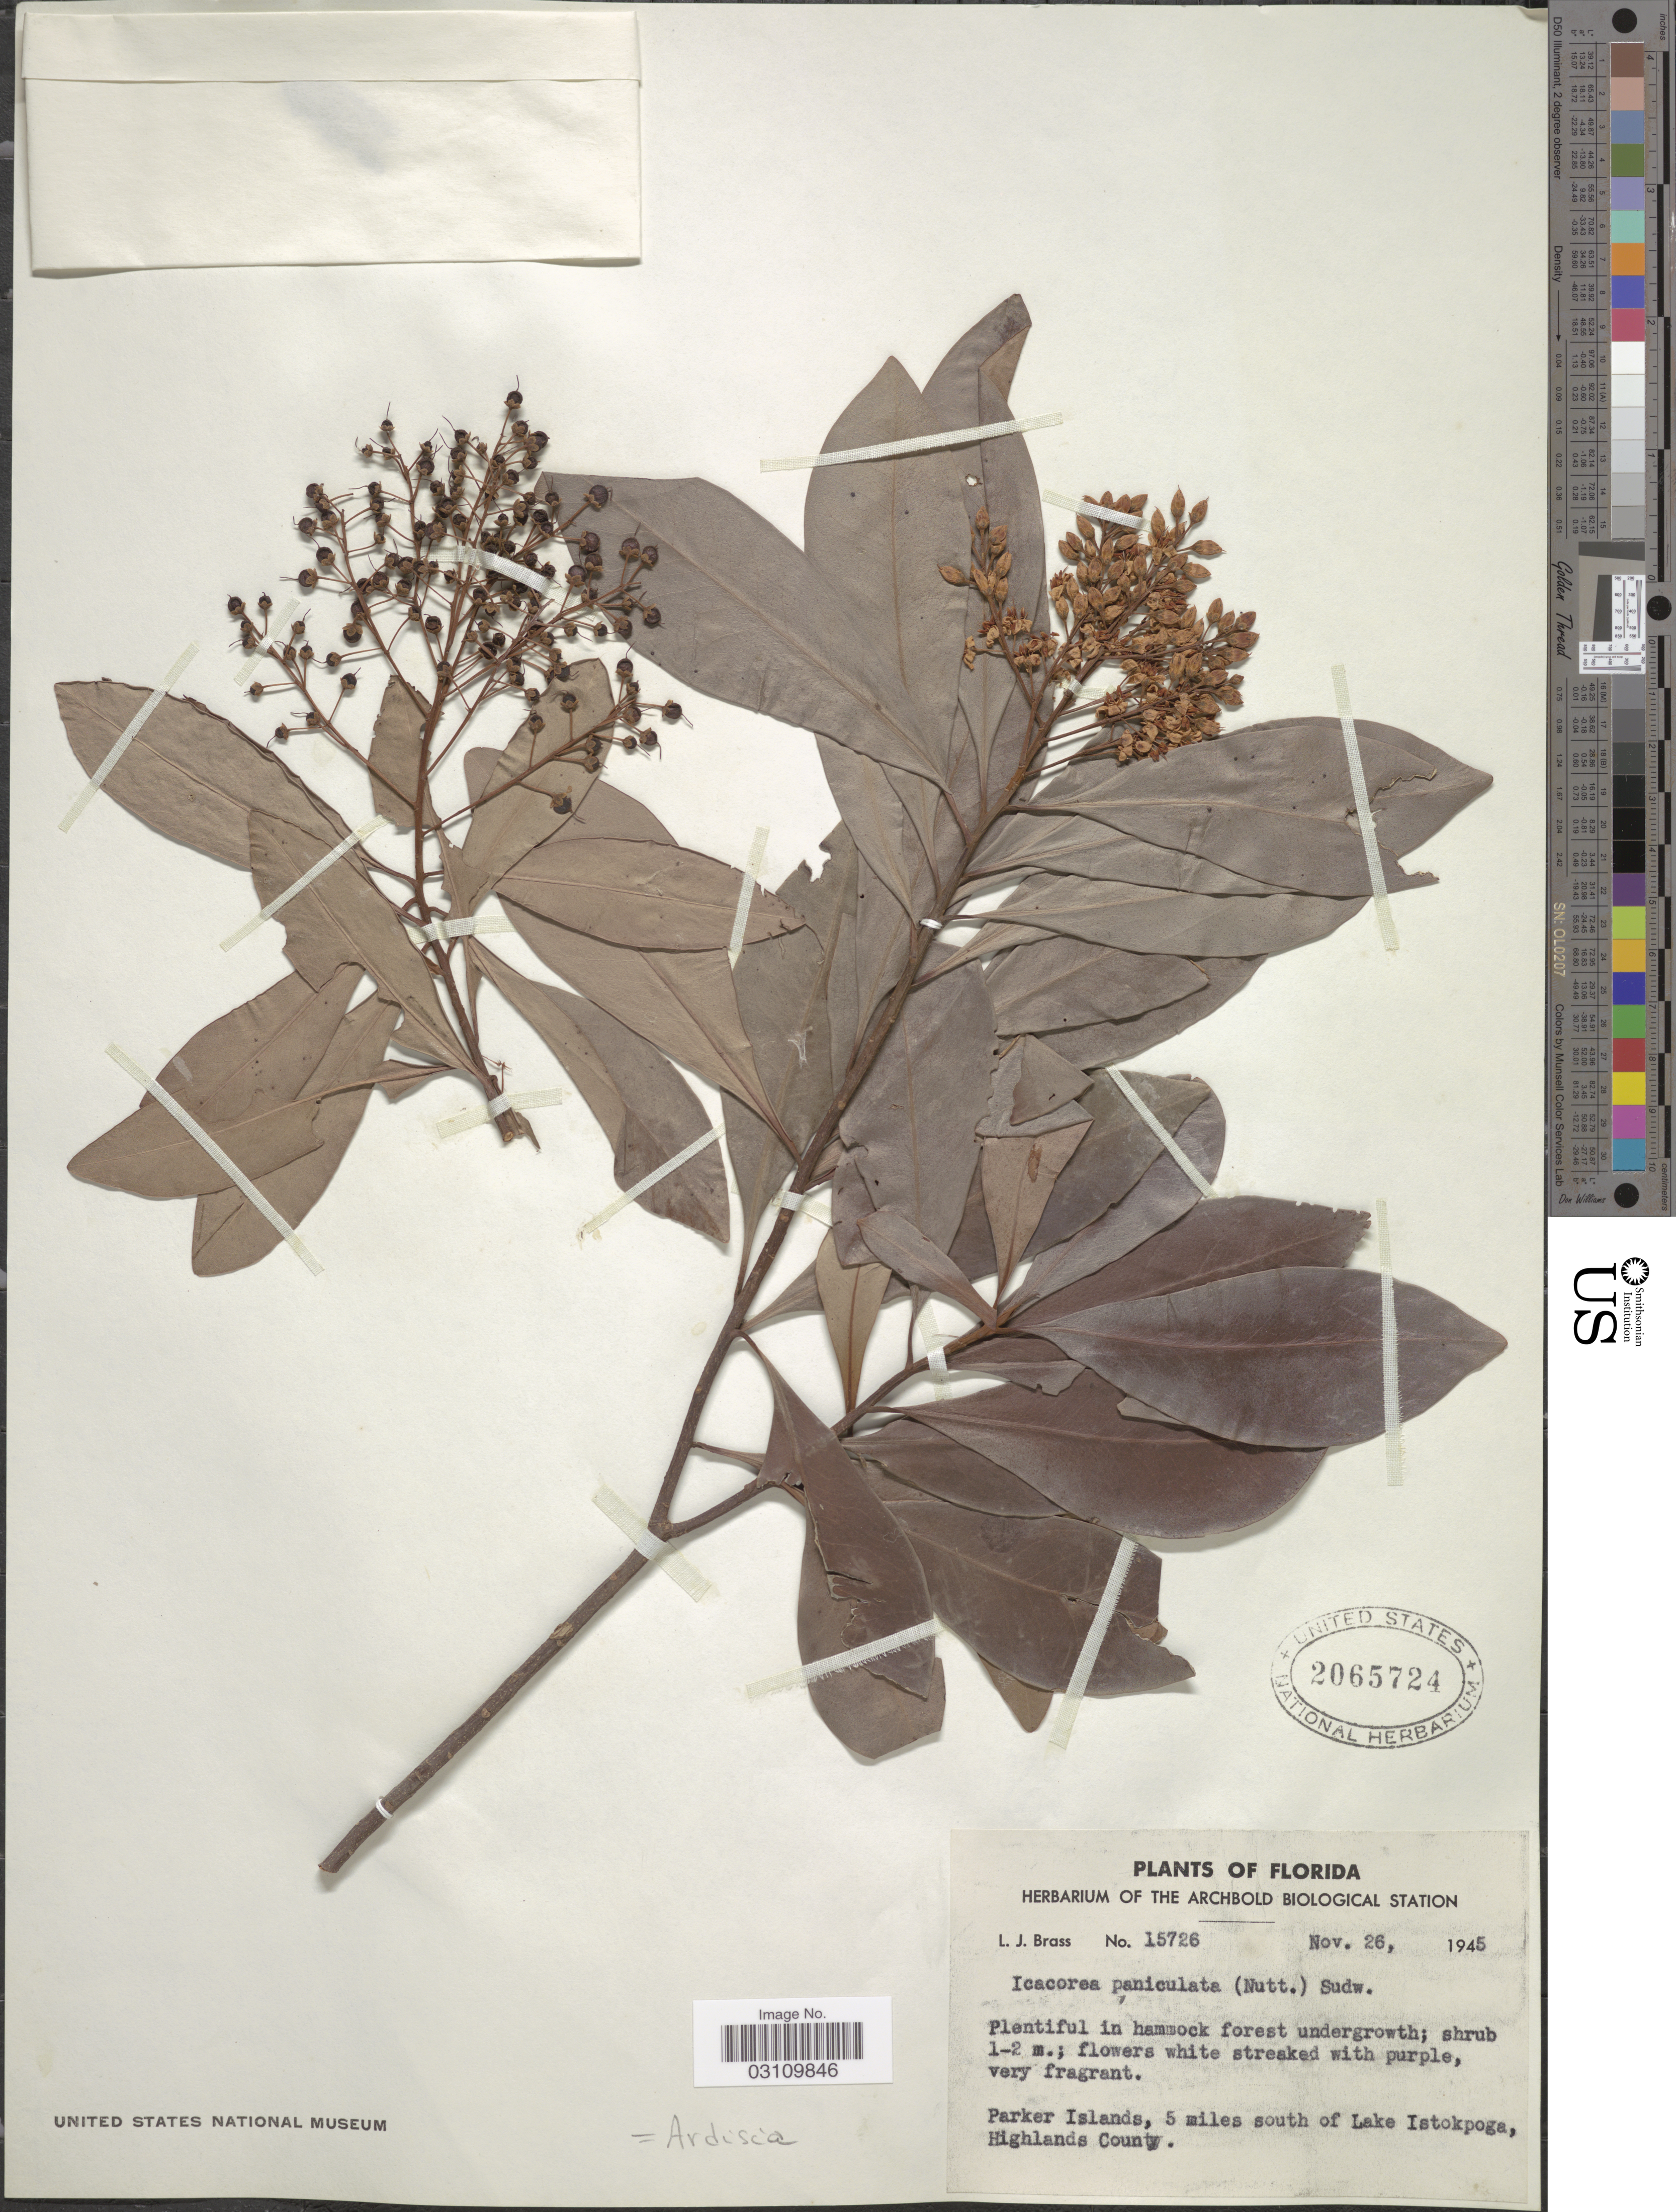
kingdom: Plantae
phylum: Tracheophyta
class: Magnoliopsida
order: Ericales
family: Primulaceae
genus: Ardisia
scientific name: Ardisia pickeringia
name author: Torr. & A. Gray ex A. DC.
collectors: L. J. Brass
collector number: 15726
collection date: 1945-11-26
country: United States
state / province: Florida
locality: Parker Islands, 5 miles south of Lake Istokpoga, Highlands County.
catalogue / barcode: US 2065724